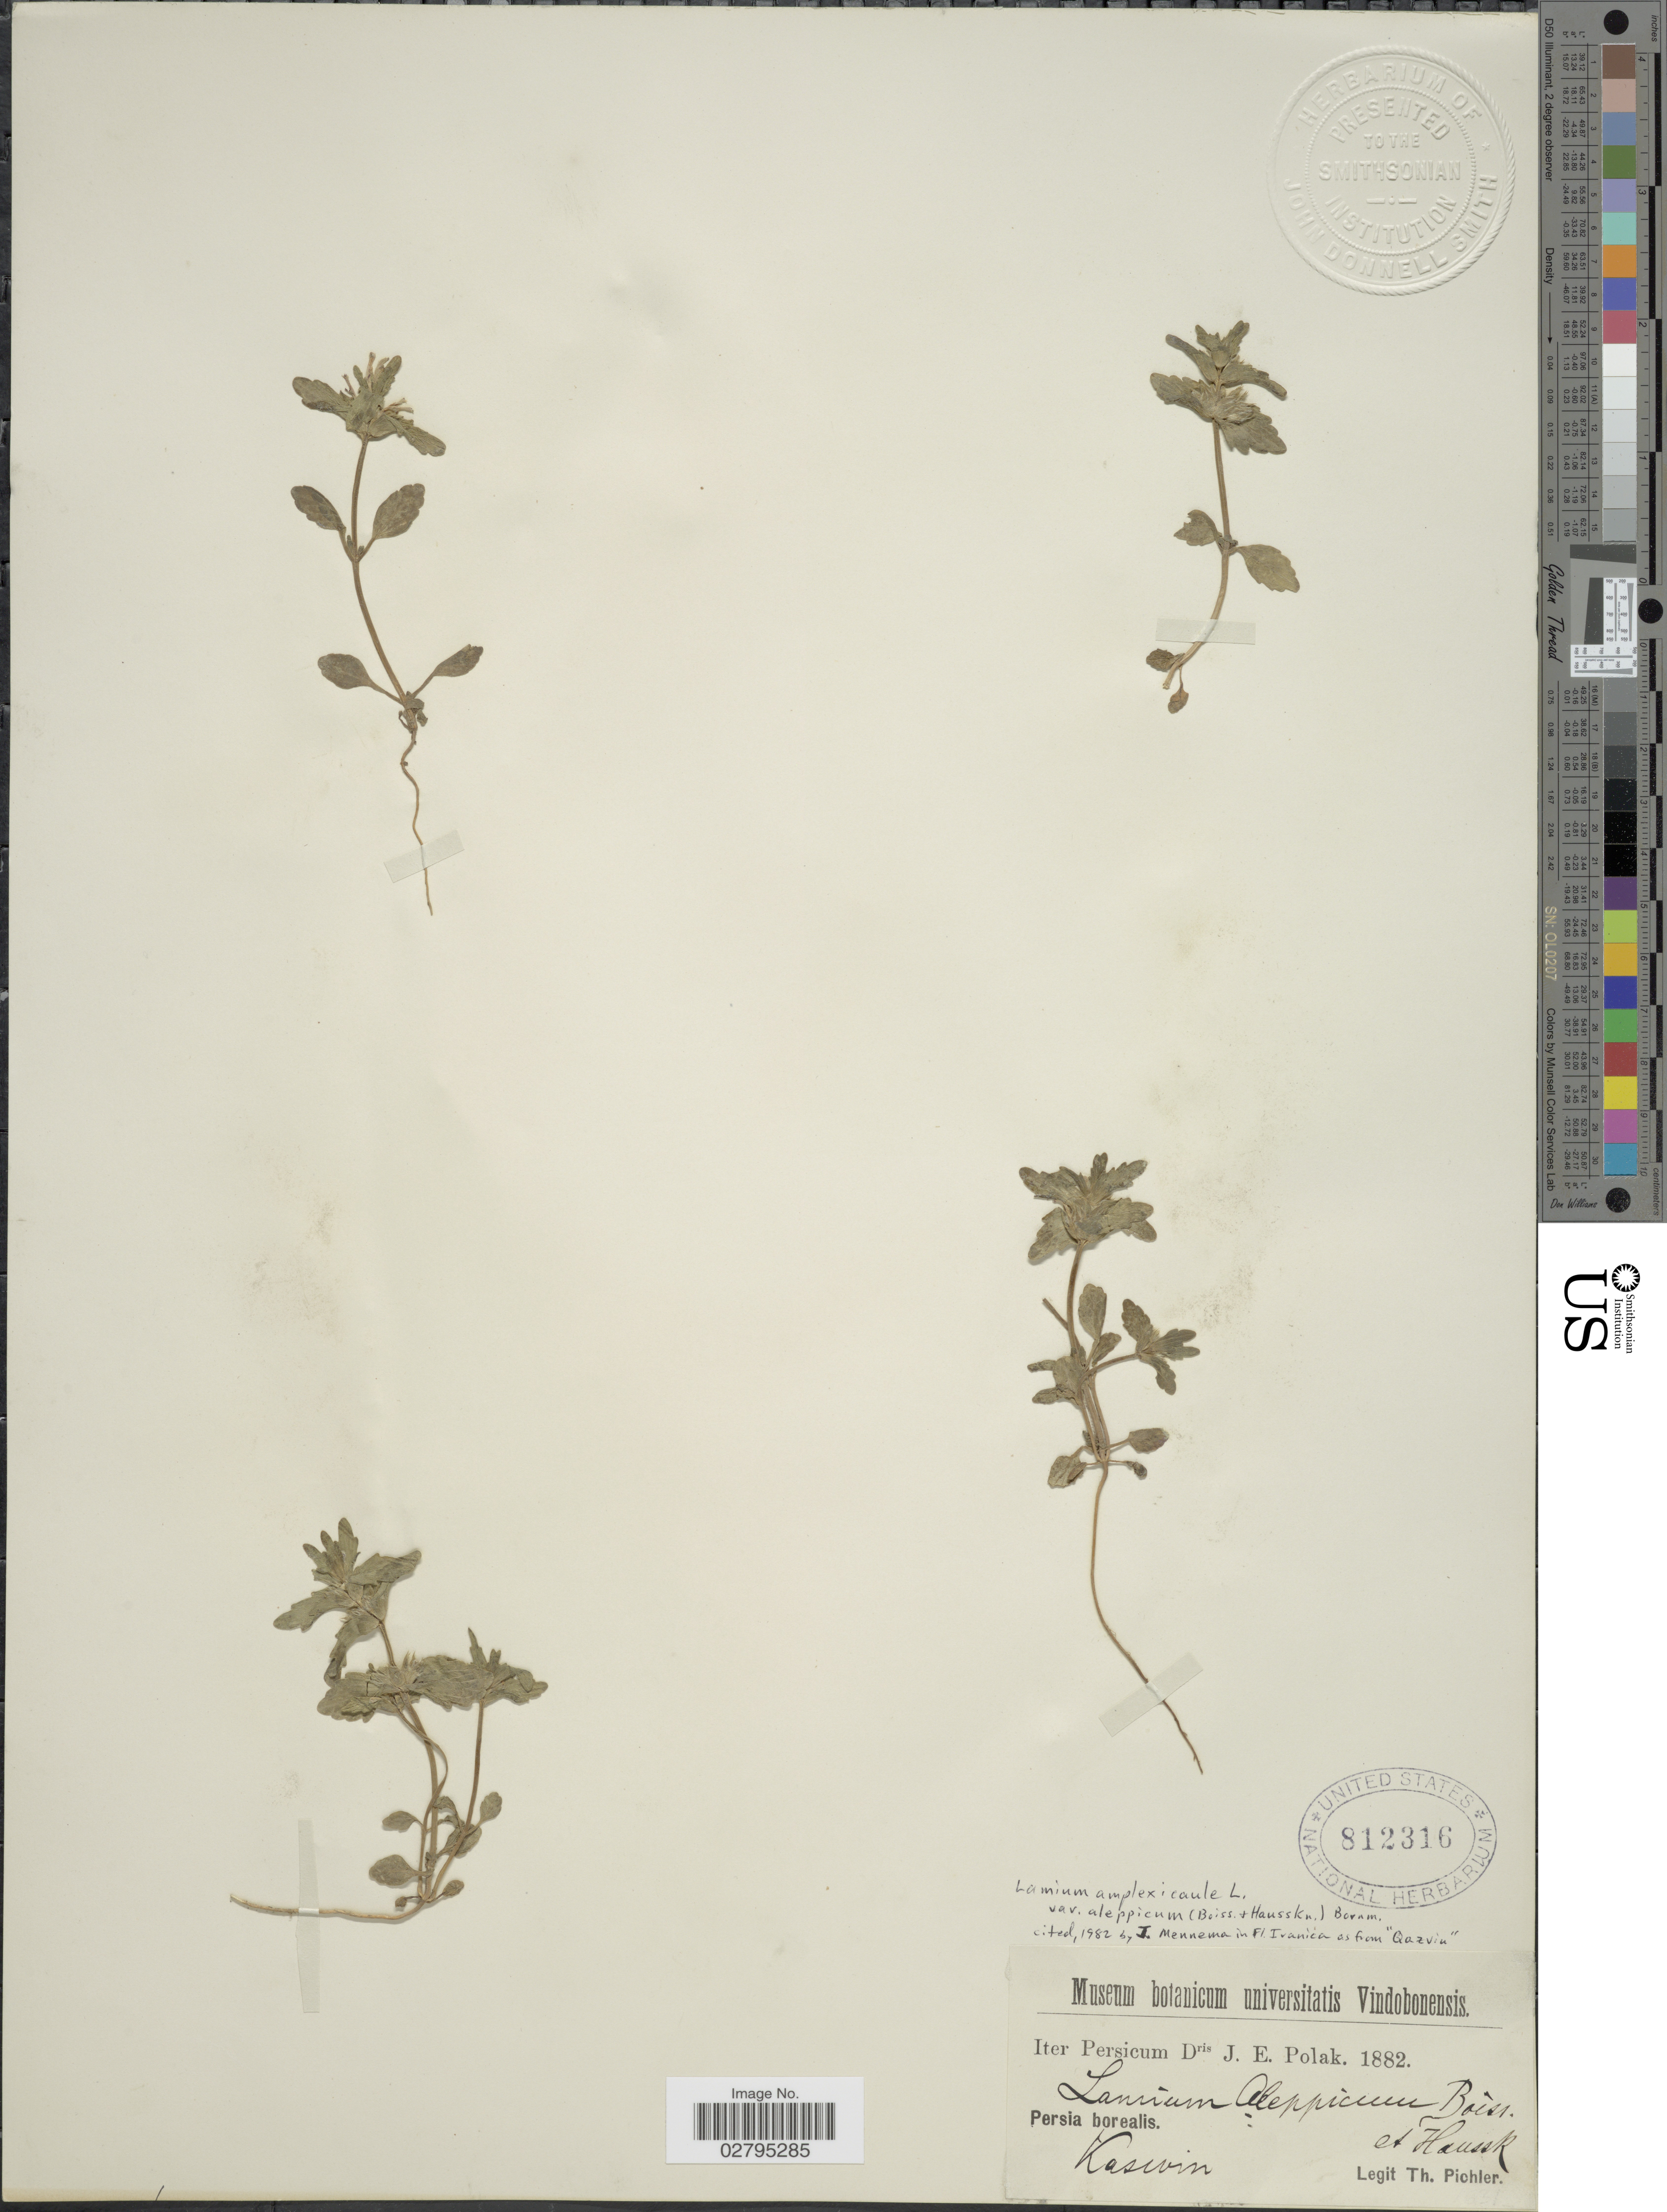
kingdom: Plantae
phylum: Tracheophyta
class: Magnoliopsida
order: Lamiales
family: Lamiaceae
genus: Lamium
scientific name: Lamium amplexicaule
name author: L.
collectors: T. Pichler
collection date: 1882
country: Iran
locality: Persicum, Persia borealis, Kaswin.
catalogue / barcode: US 812316